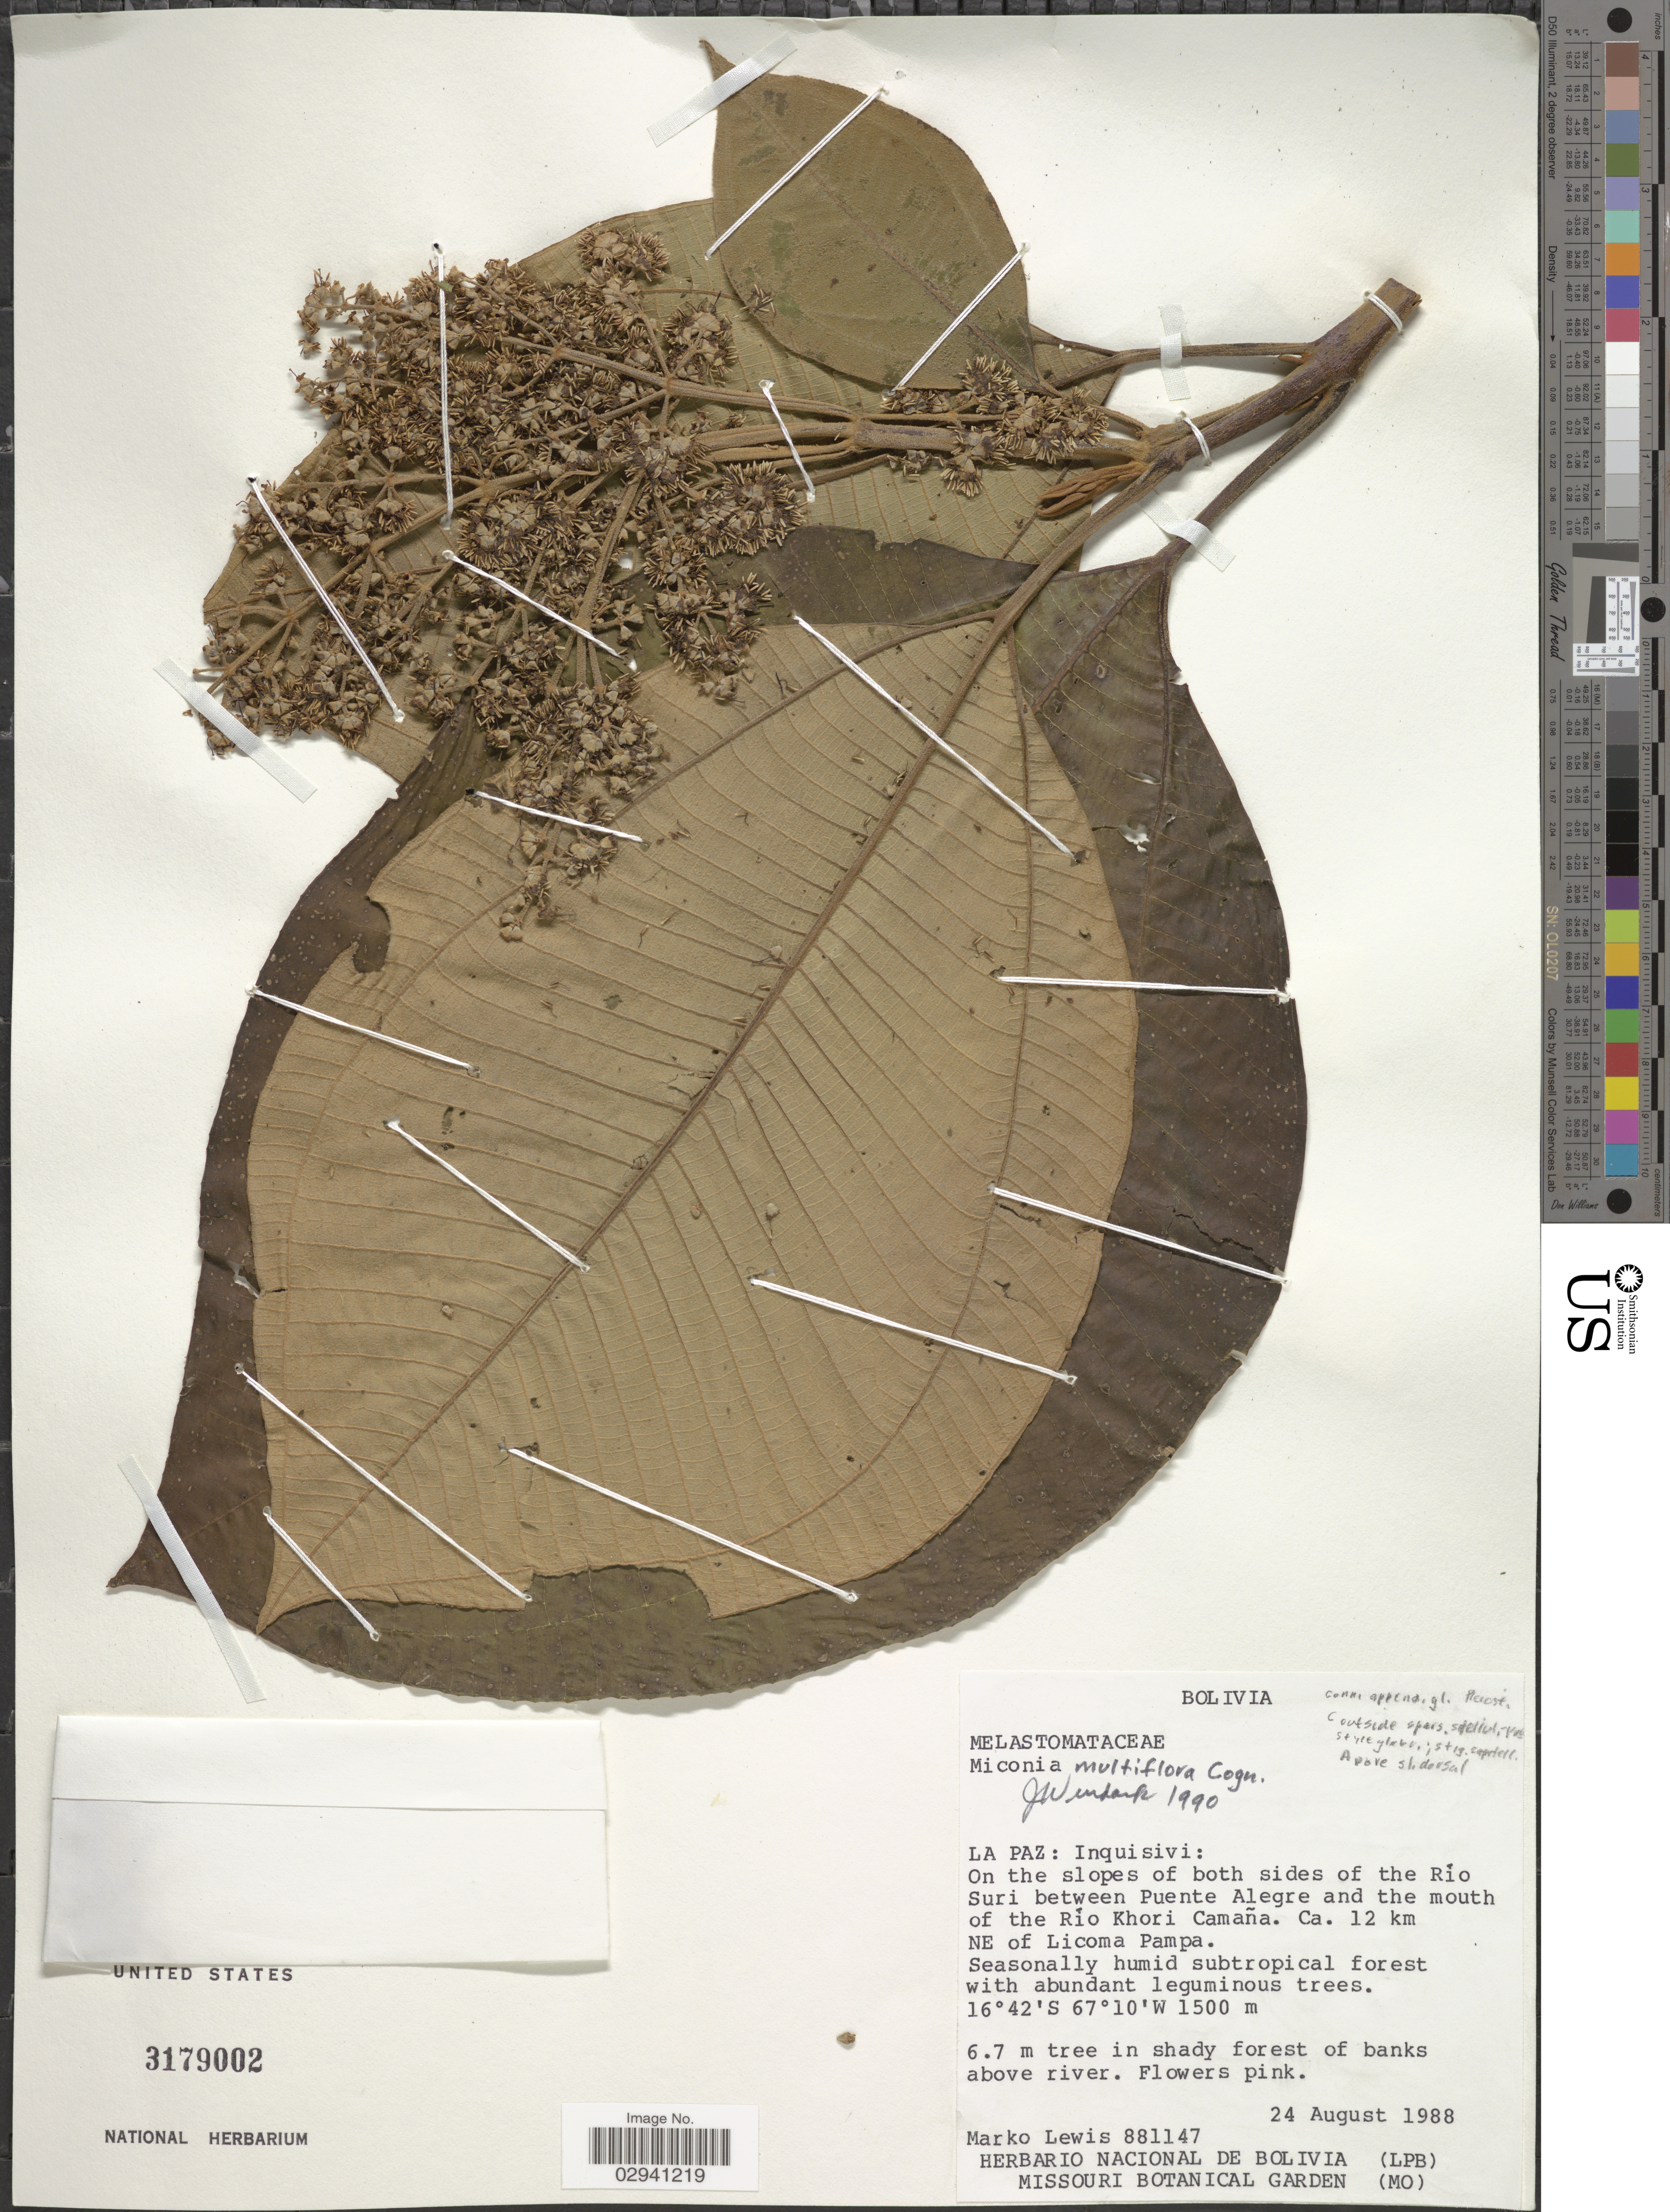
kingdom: Plantae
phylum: Tracheophyta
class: Magnoliopsida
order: Myrtales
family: Melastomataceae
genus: Miconia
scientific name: Miconia multiflora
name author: Cogn.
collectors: M. A. Lewis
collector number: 881147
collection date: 1988-08-24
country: Bolivia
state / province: La Paz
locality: La Paz: Inquisivi: On the slopes of both sides of the Río Suri between Puente Alegre and the mouth of the Río Khori Camaña. Ca. 12 km NE of Licoma Pampa.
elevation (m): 1500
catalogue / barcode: US 3179002